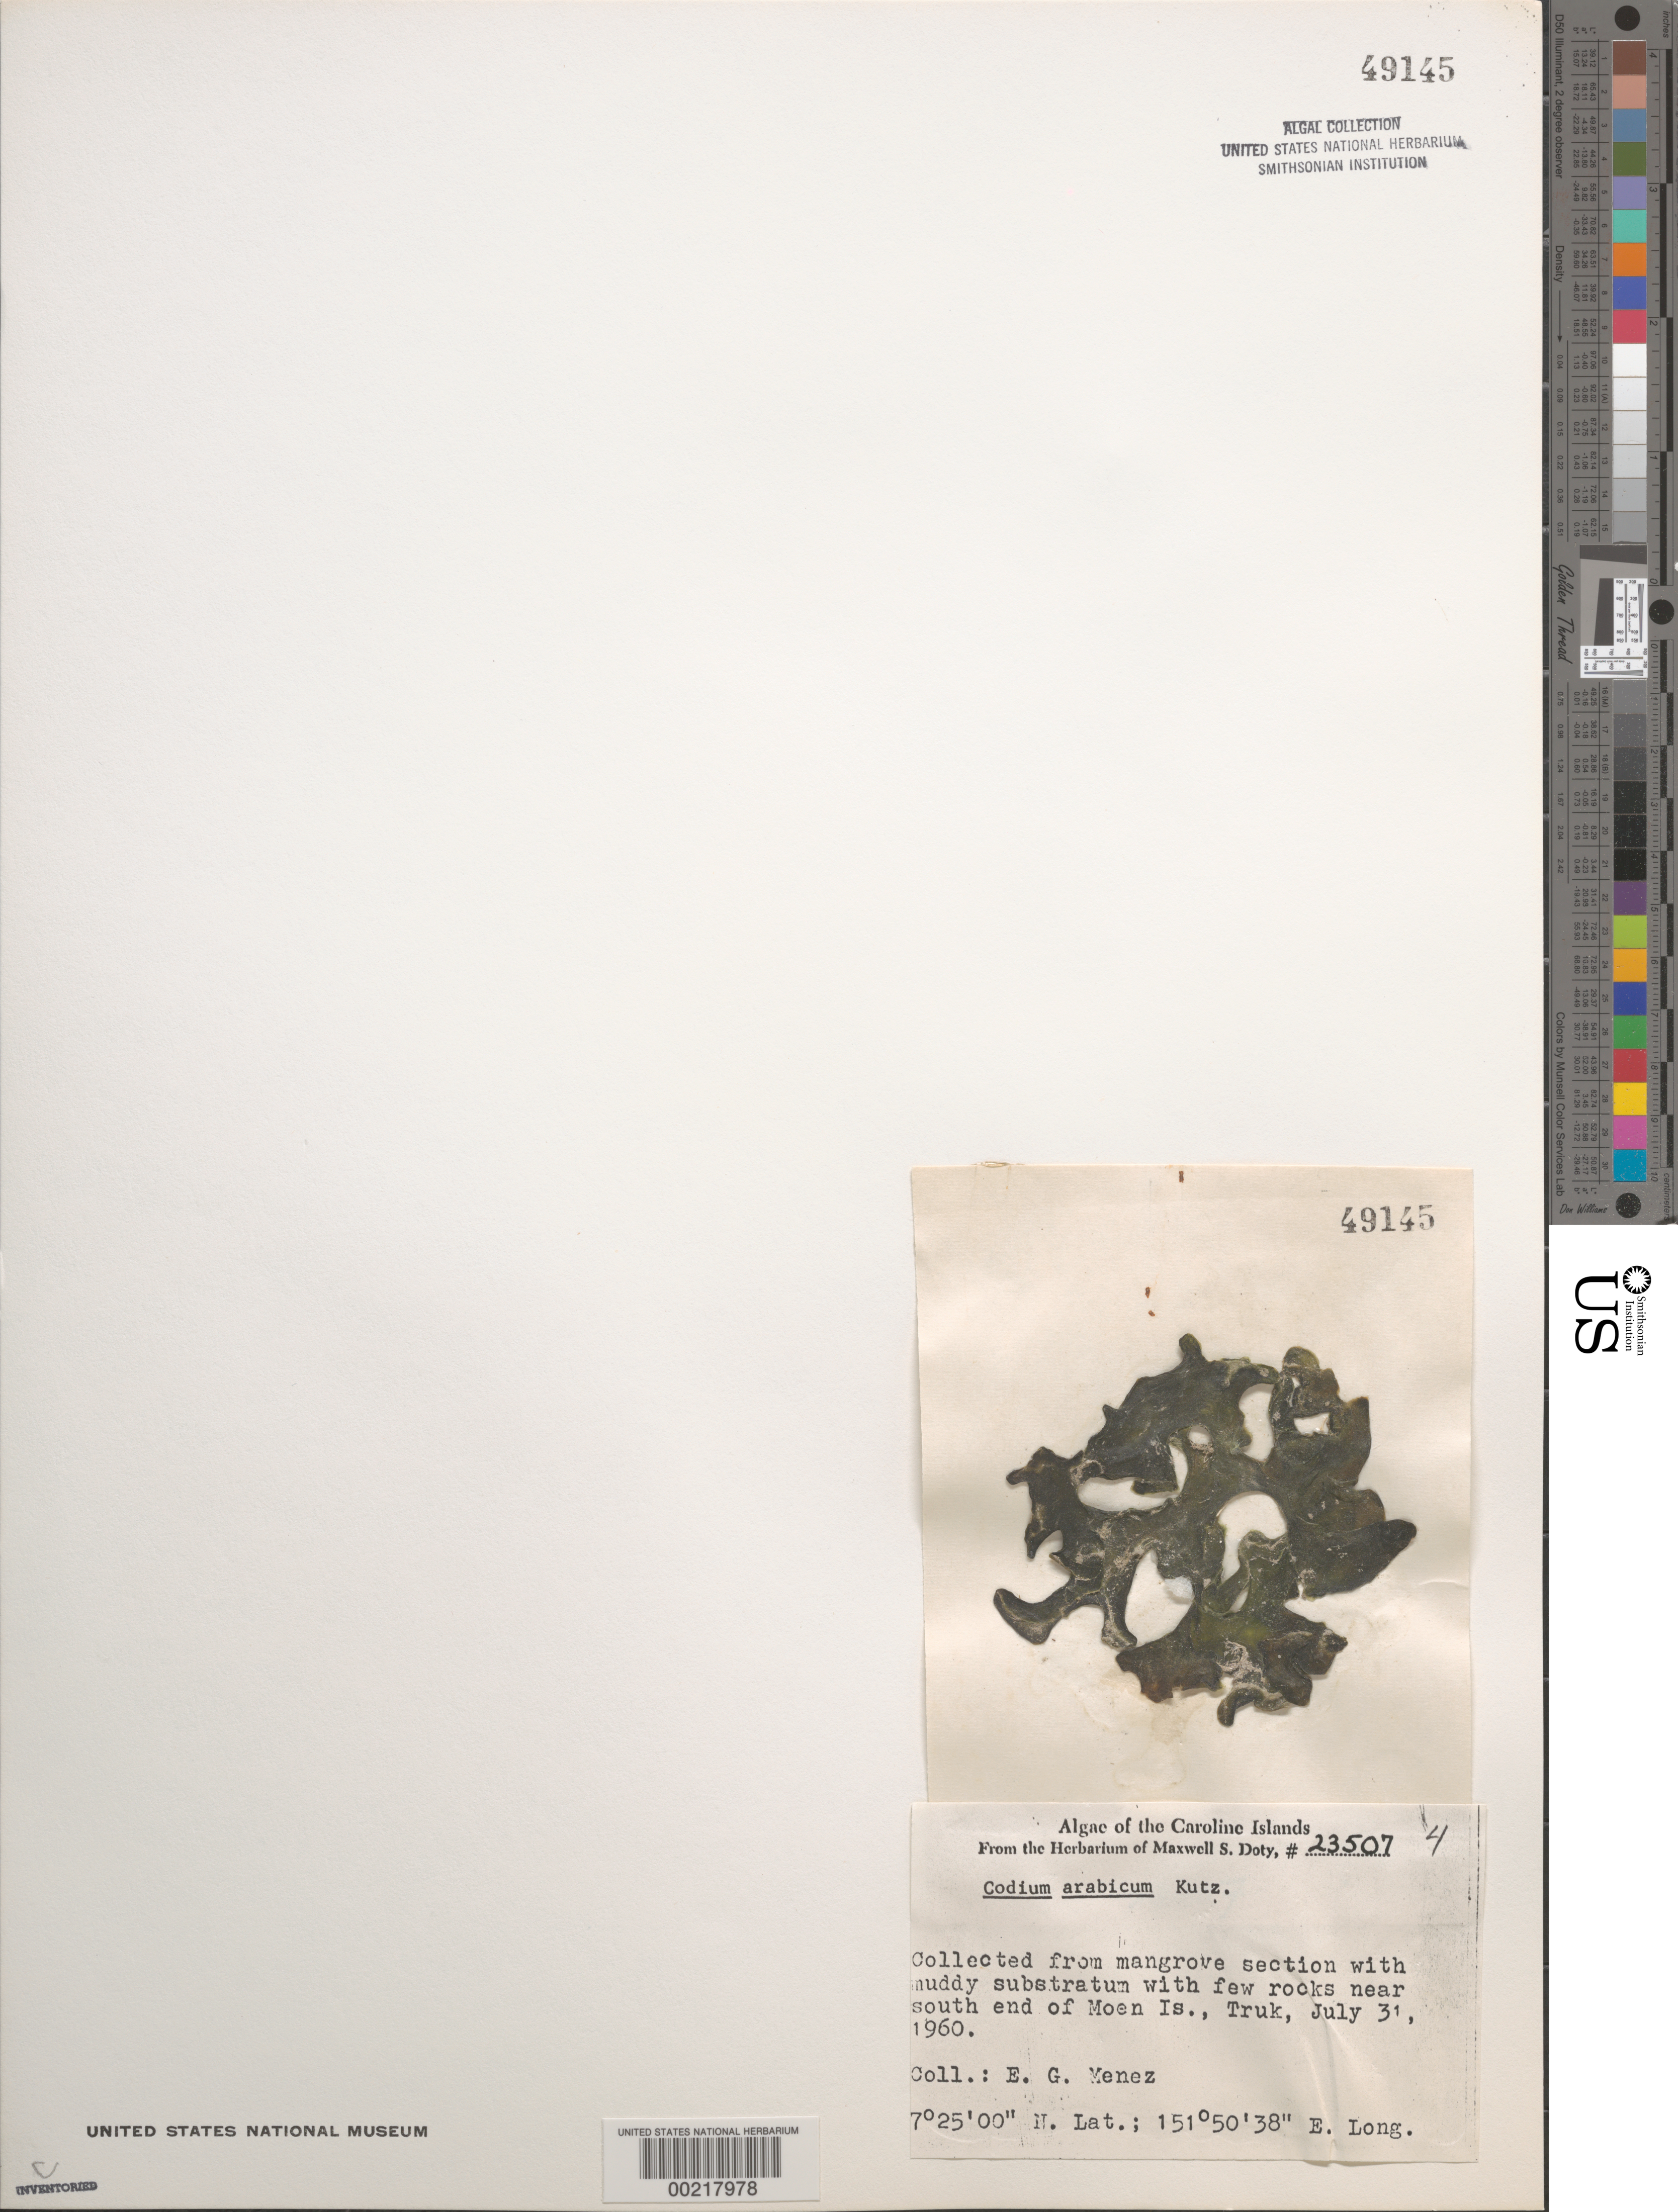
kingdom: Plantae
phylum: Chlorophyta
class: Ulvophyceae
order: Bryopsidales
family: Codiaceae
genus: Codium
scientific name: Codium arabicum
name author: Kütz.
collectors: Meñez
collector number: MSD 23507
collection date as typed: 31 Jul 1960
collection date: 1960-07-31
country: Micronesia, Federated States of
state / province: Truk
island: Moen [Wono]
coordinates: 7 25' 00" N, 151 50' 38" E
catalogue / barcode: US 49145